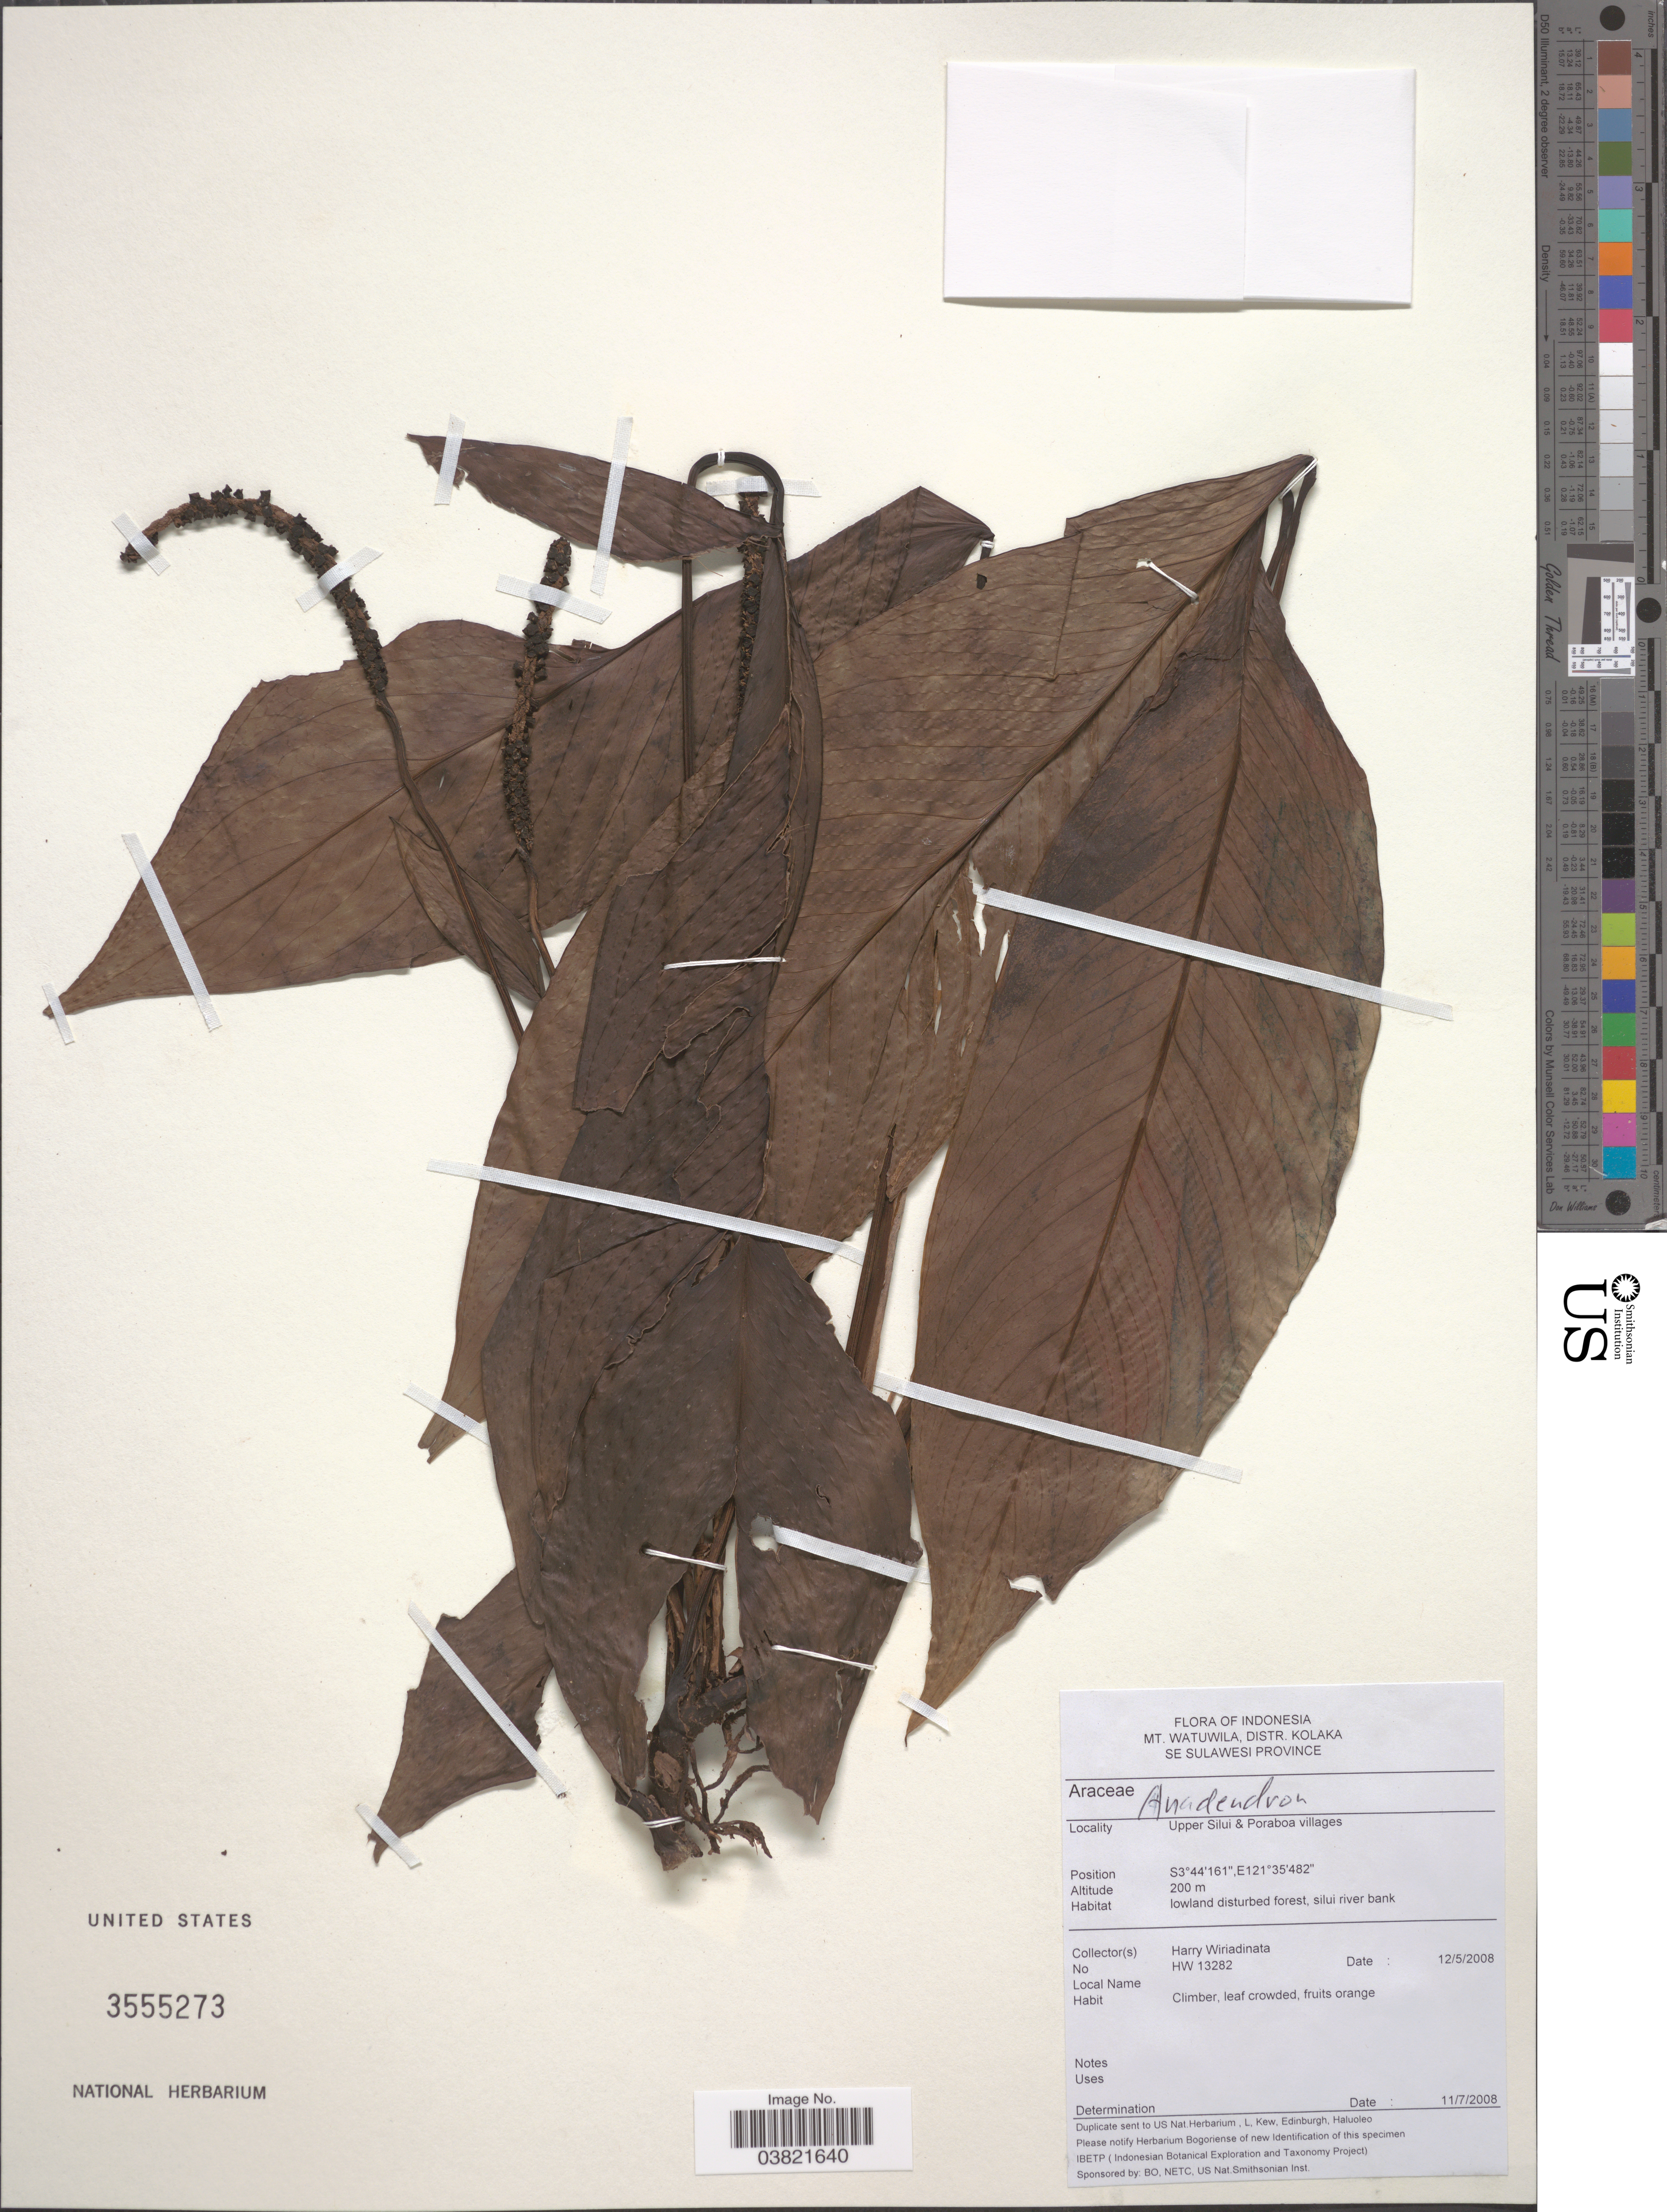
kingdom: Plantae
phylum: Tracheophyta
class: Liliopsida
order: Alismatales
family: Araceae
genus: Anadendrum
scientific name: Anadendrum sp.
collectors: H. Wiriadinata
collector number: HW 13282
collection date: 2008-05-12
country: Indonesia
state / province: Sulawesi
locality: Mt. Watuwila, Distr. Kolaka. SE Sulawesi Province. Upper Silui & Poraboa villages.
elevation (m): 200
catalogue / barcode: US 3555273